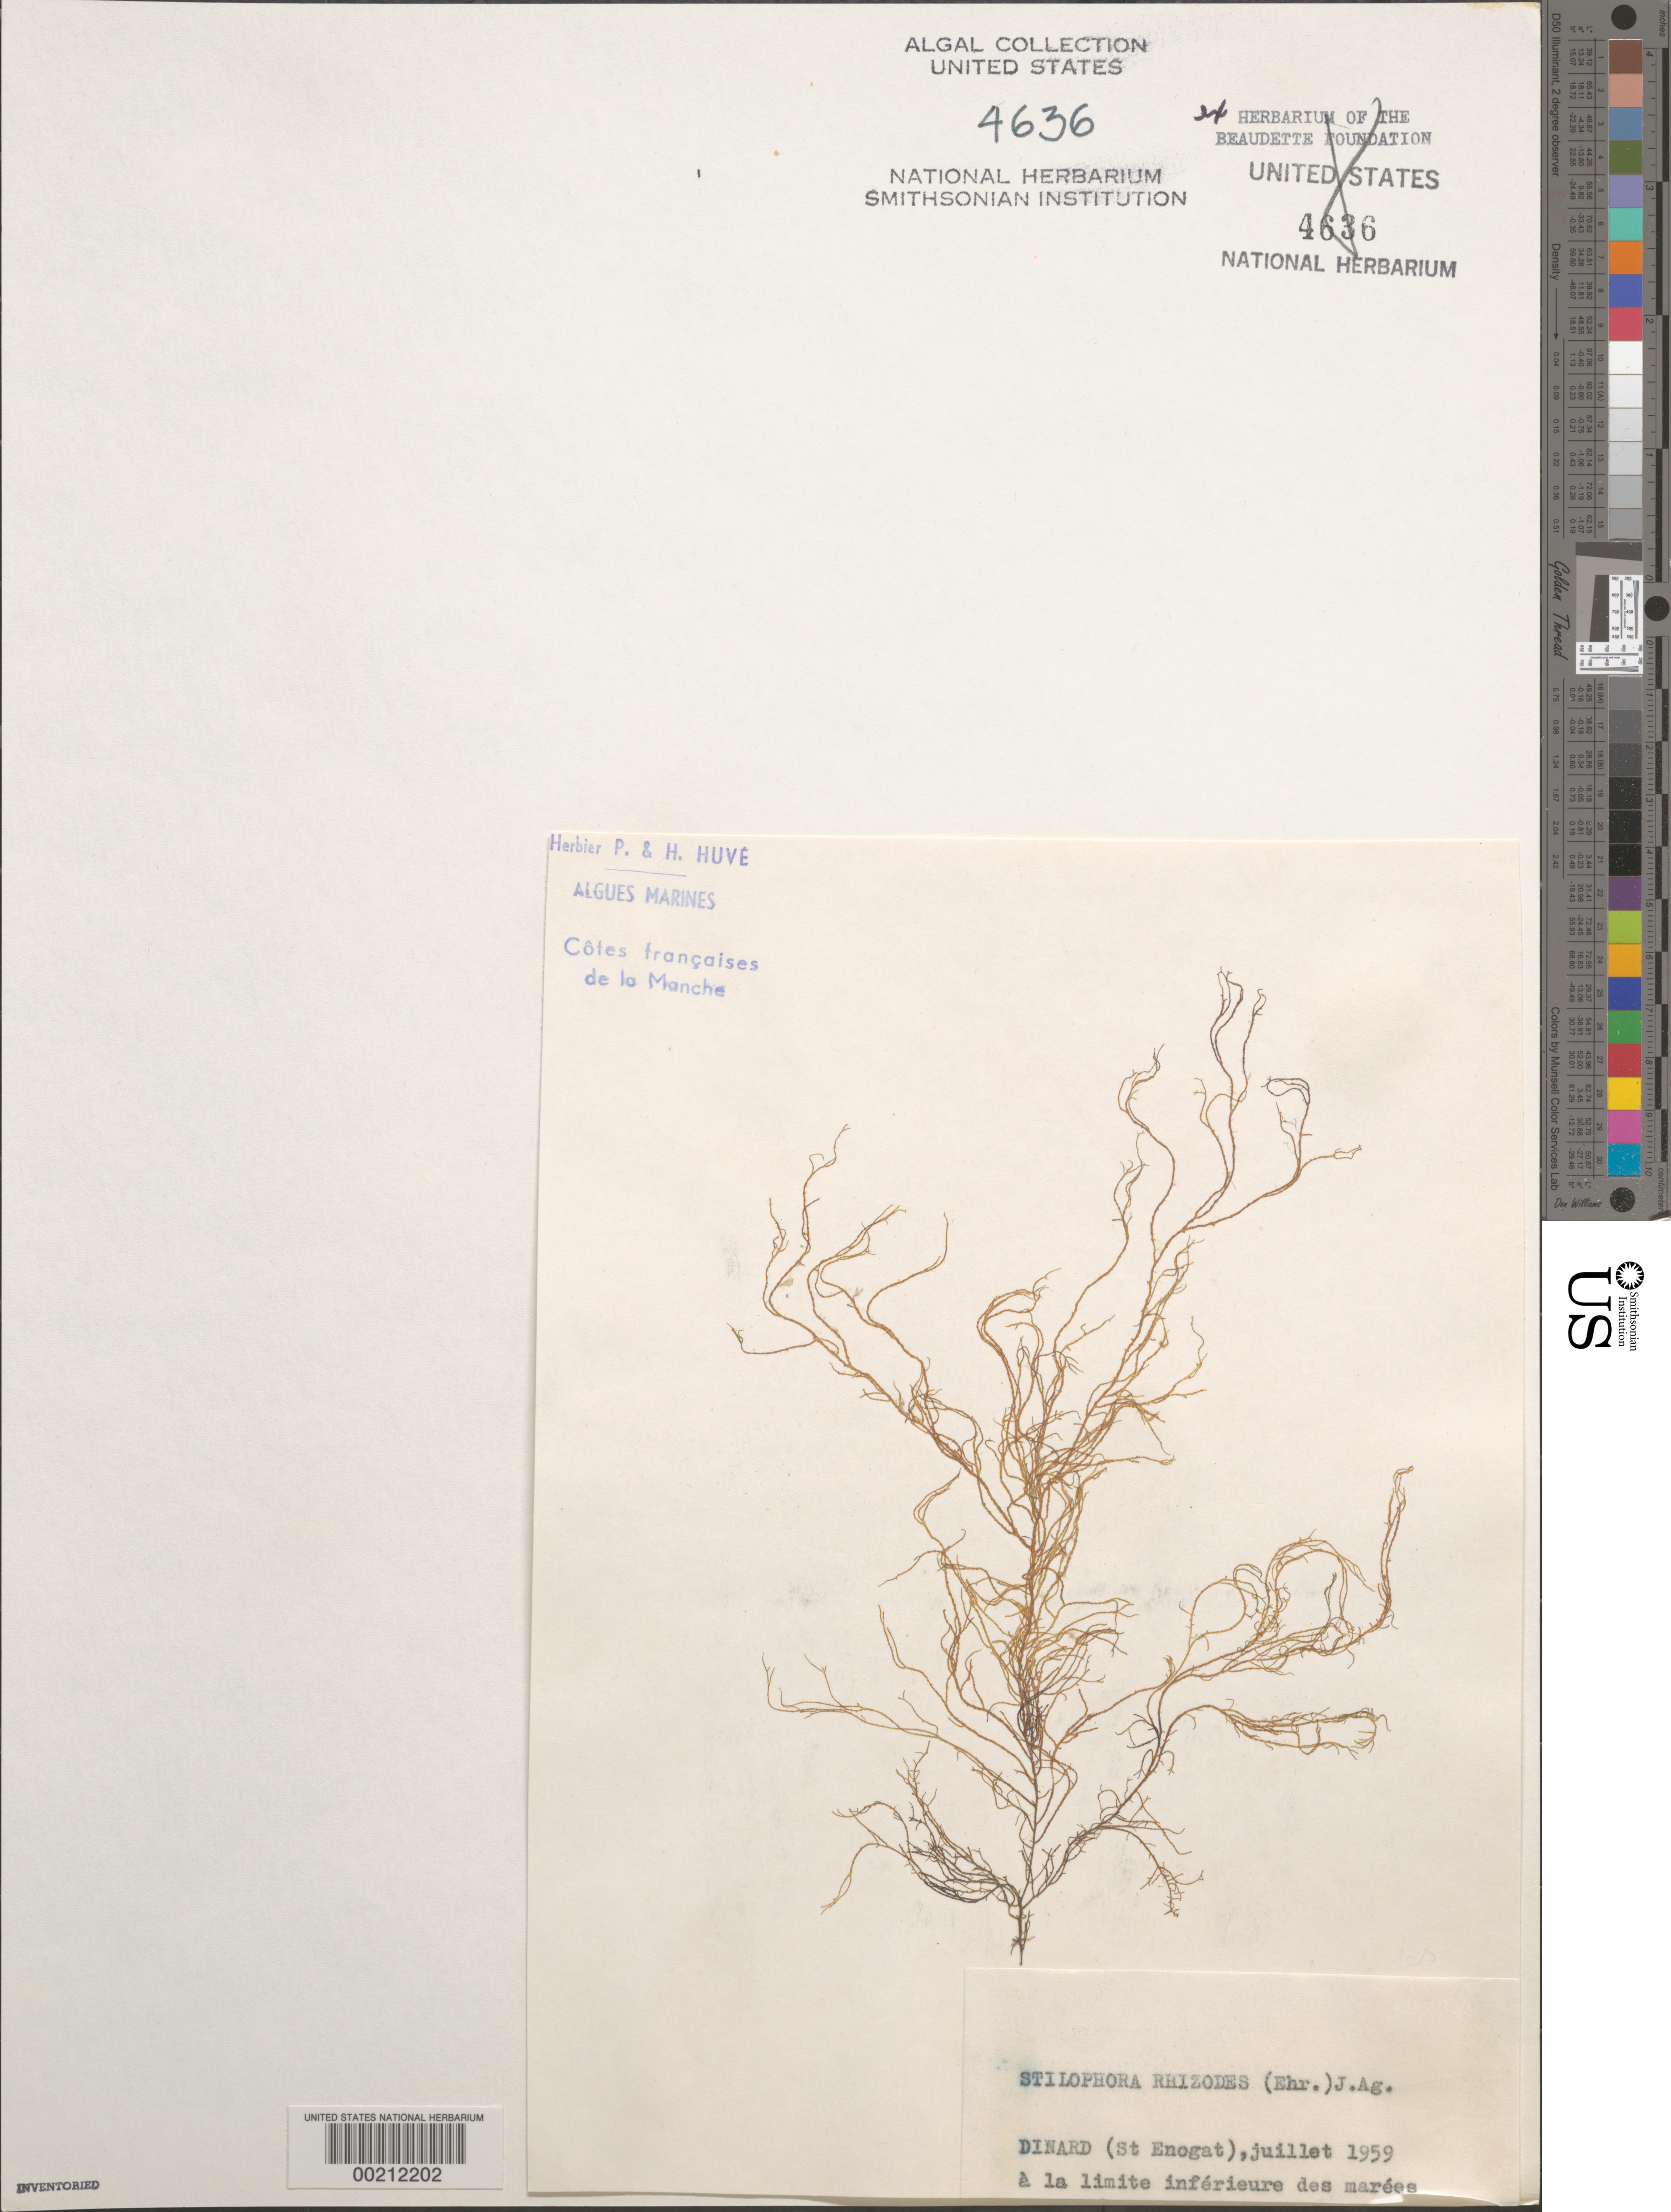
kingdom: Chromista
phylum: Ochrophyta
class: Phaeophyceae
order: Ectocarpales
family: Chordariaceae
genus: Stilophora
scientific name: Stilophora tenella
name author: (Esper) P.C. Silva in P.C. Silva et al.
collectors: P. Huve & H. Huve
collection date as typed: Jul 1959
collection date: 1959-07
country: France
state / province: Bretagne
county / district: Ille-et-Vilaine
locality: St. Enogat, Dinard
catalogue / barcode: US 4636